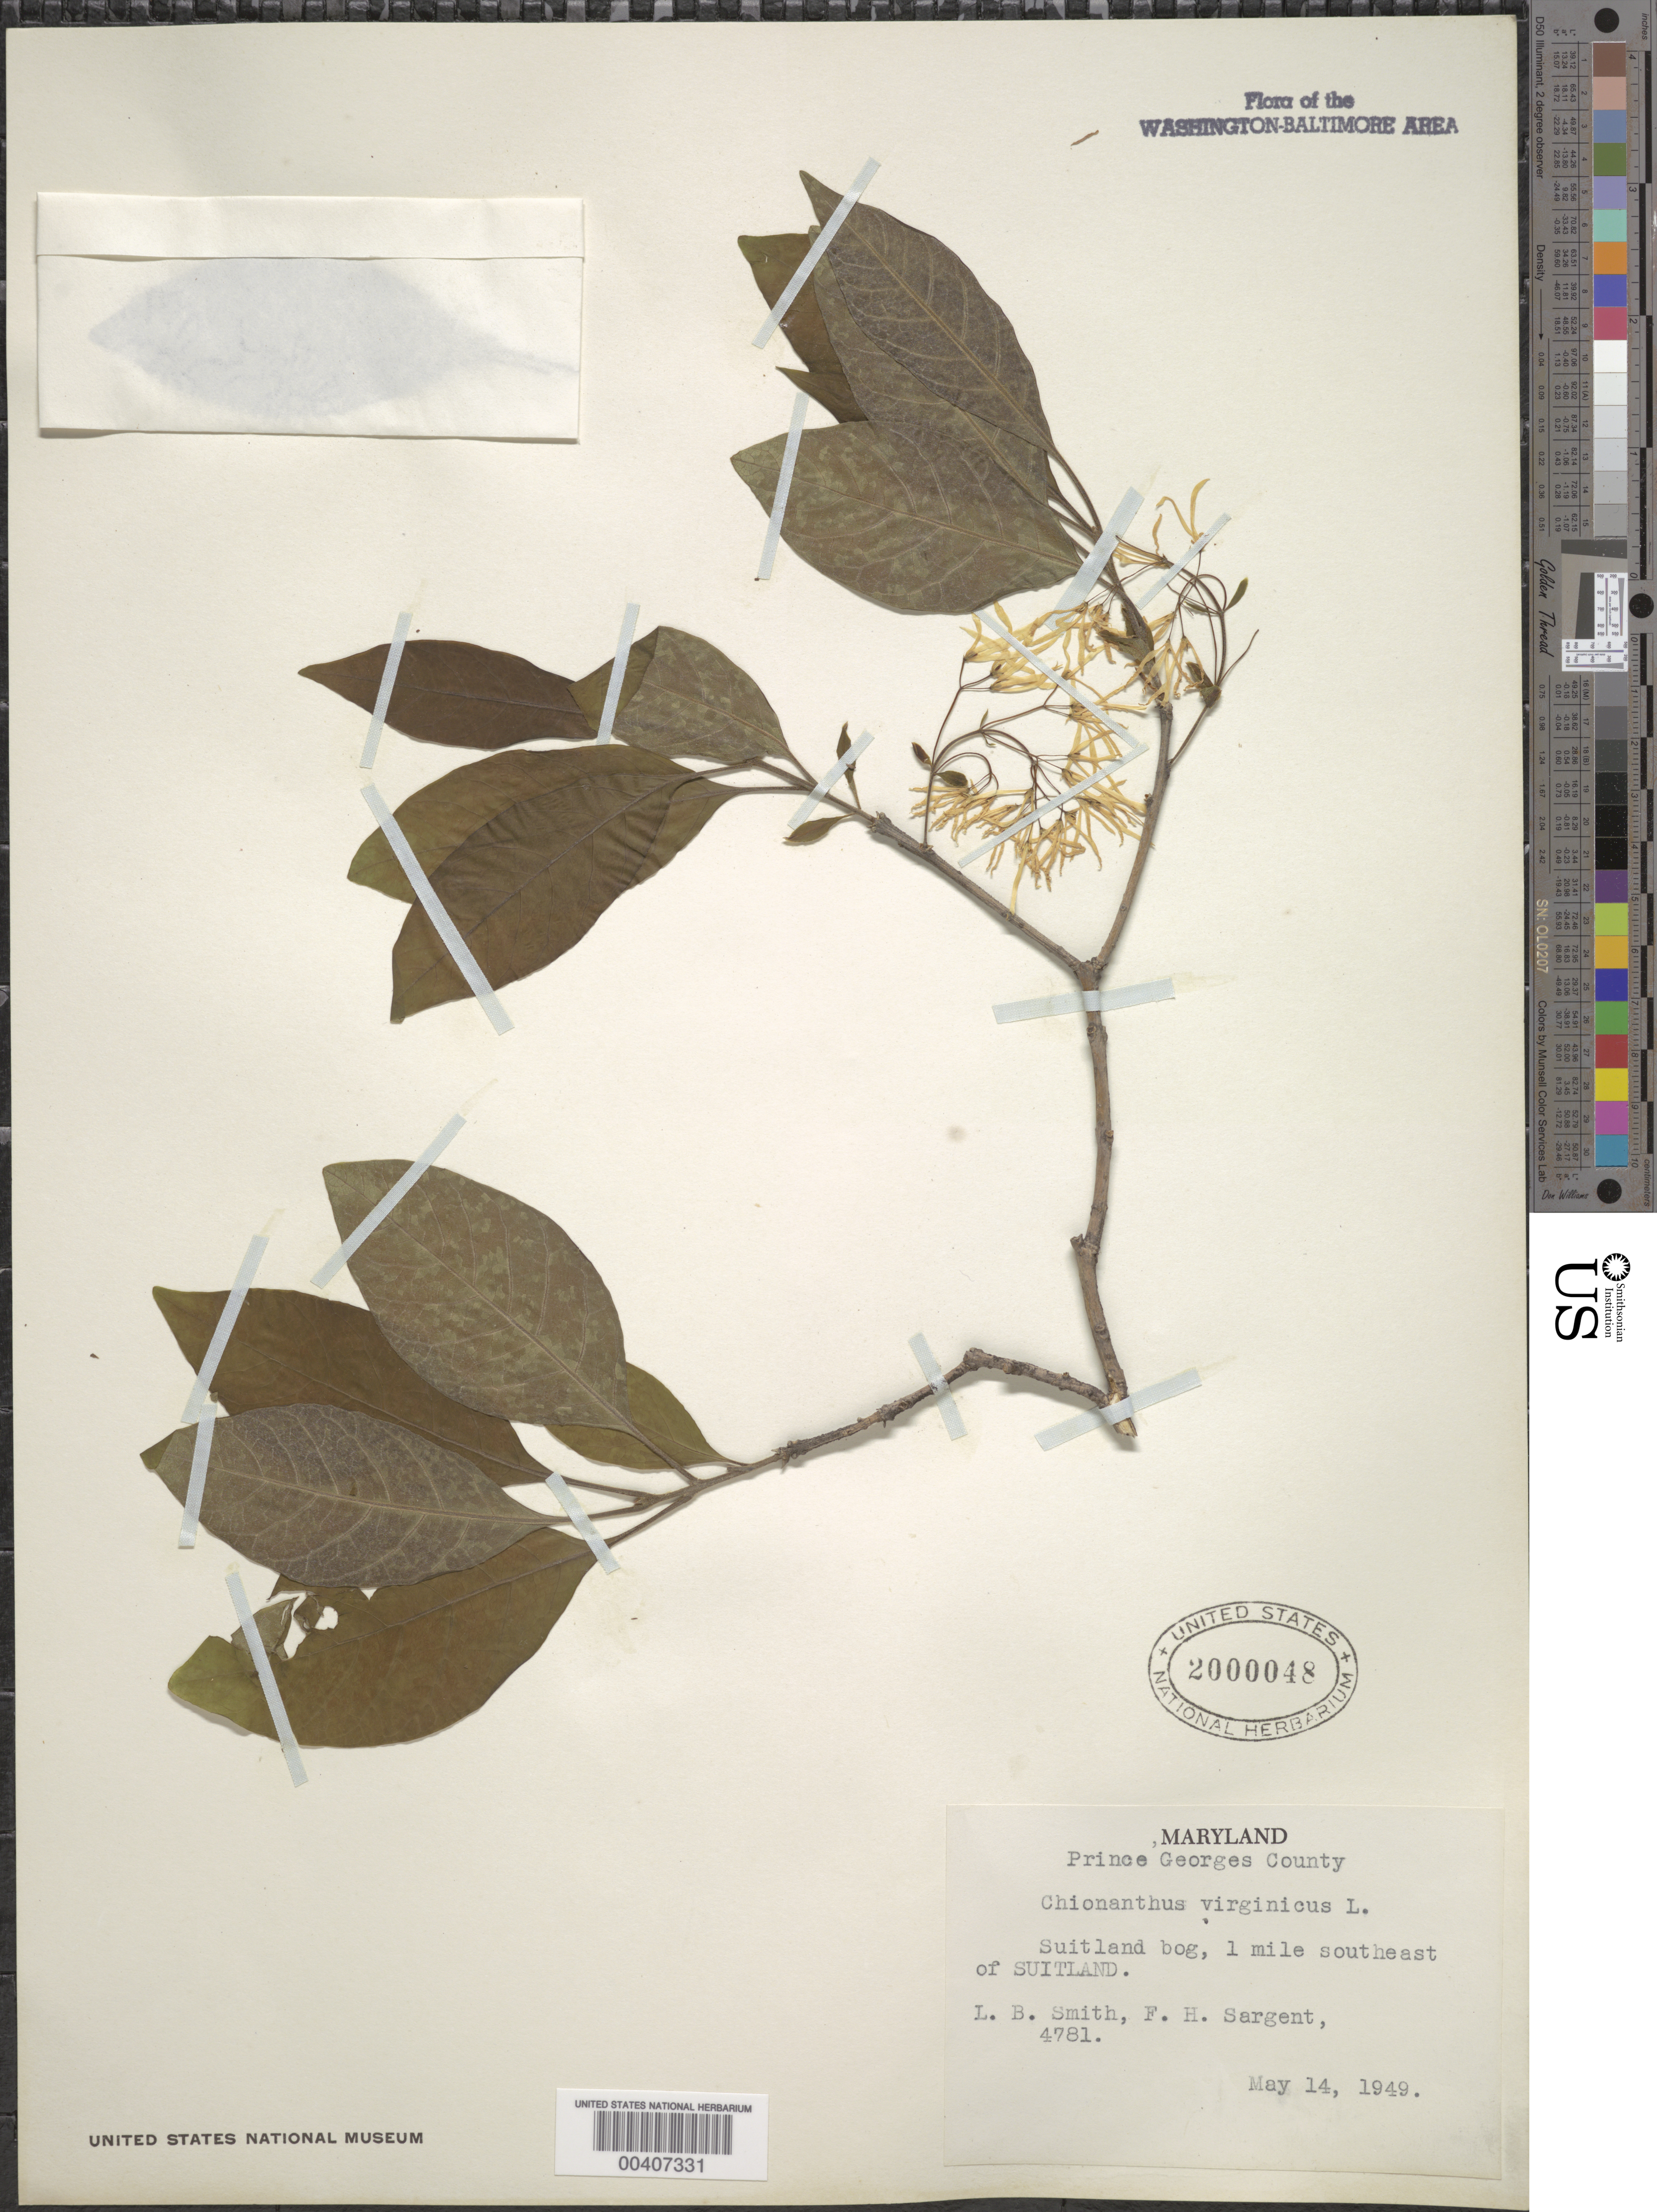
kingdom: Plantae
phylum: Tracheophyta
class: Magnoliopsida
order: Lamiales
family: Oleaceae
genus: Chionanthus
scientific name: Chionanthus virginicus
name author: L.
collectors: L. Smith & F. H. Sargent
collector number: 4781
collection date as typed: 14 May 1949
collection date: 1949-05-14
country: United States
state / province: Maryland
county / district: Prince George's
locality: Suitland Bog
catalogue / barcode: US 2000048